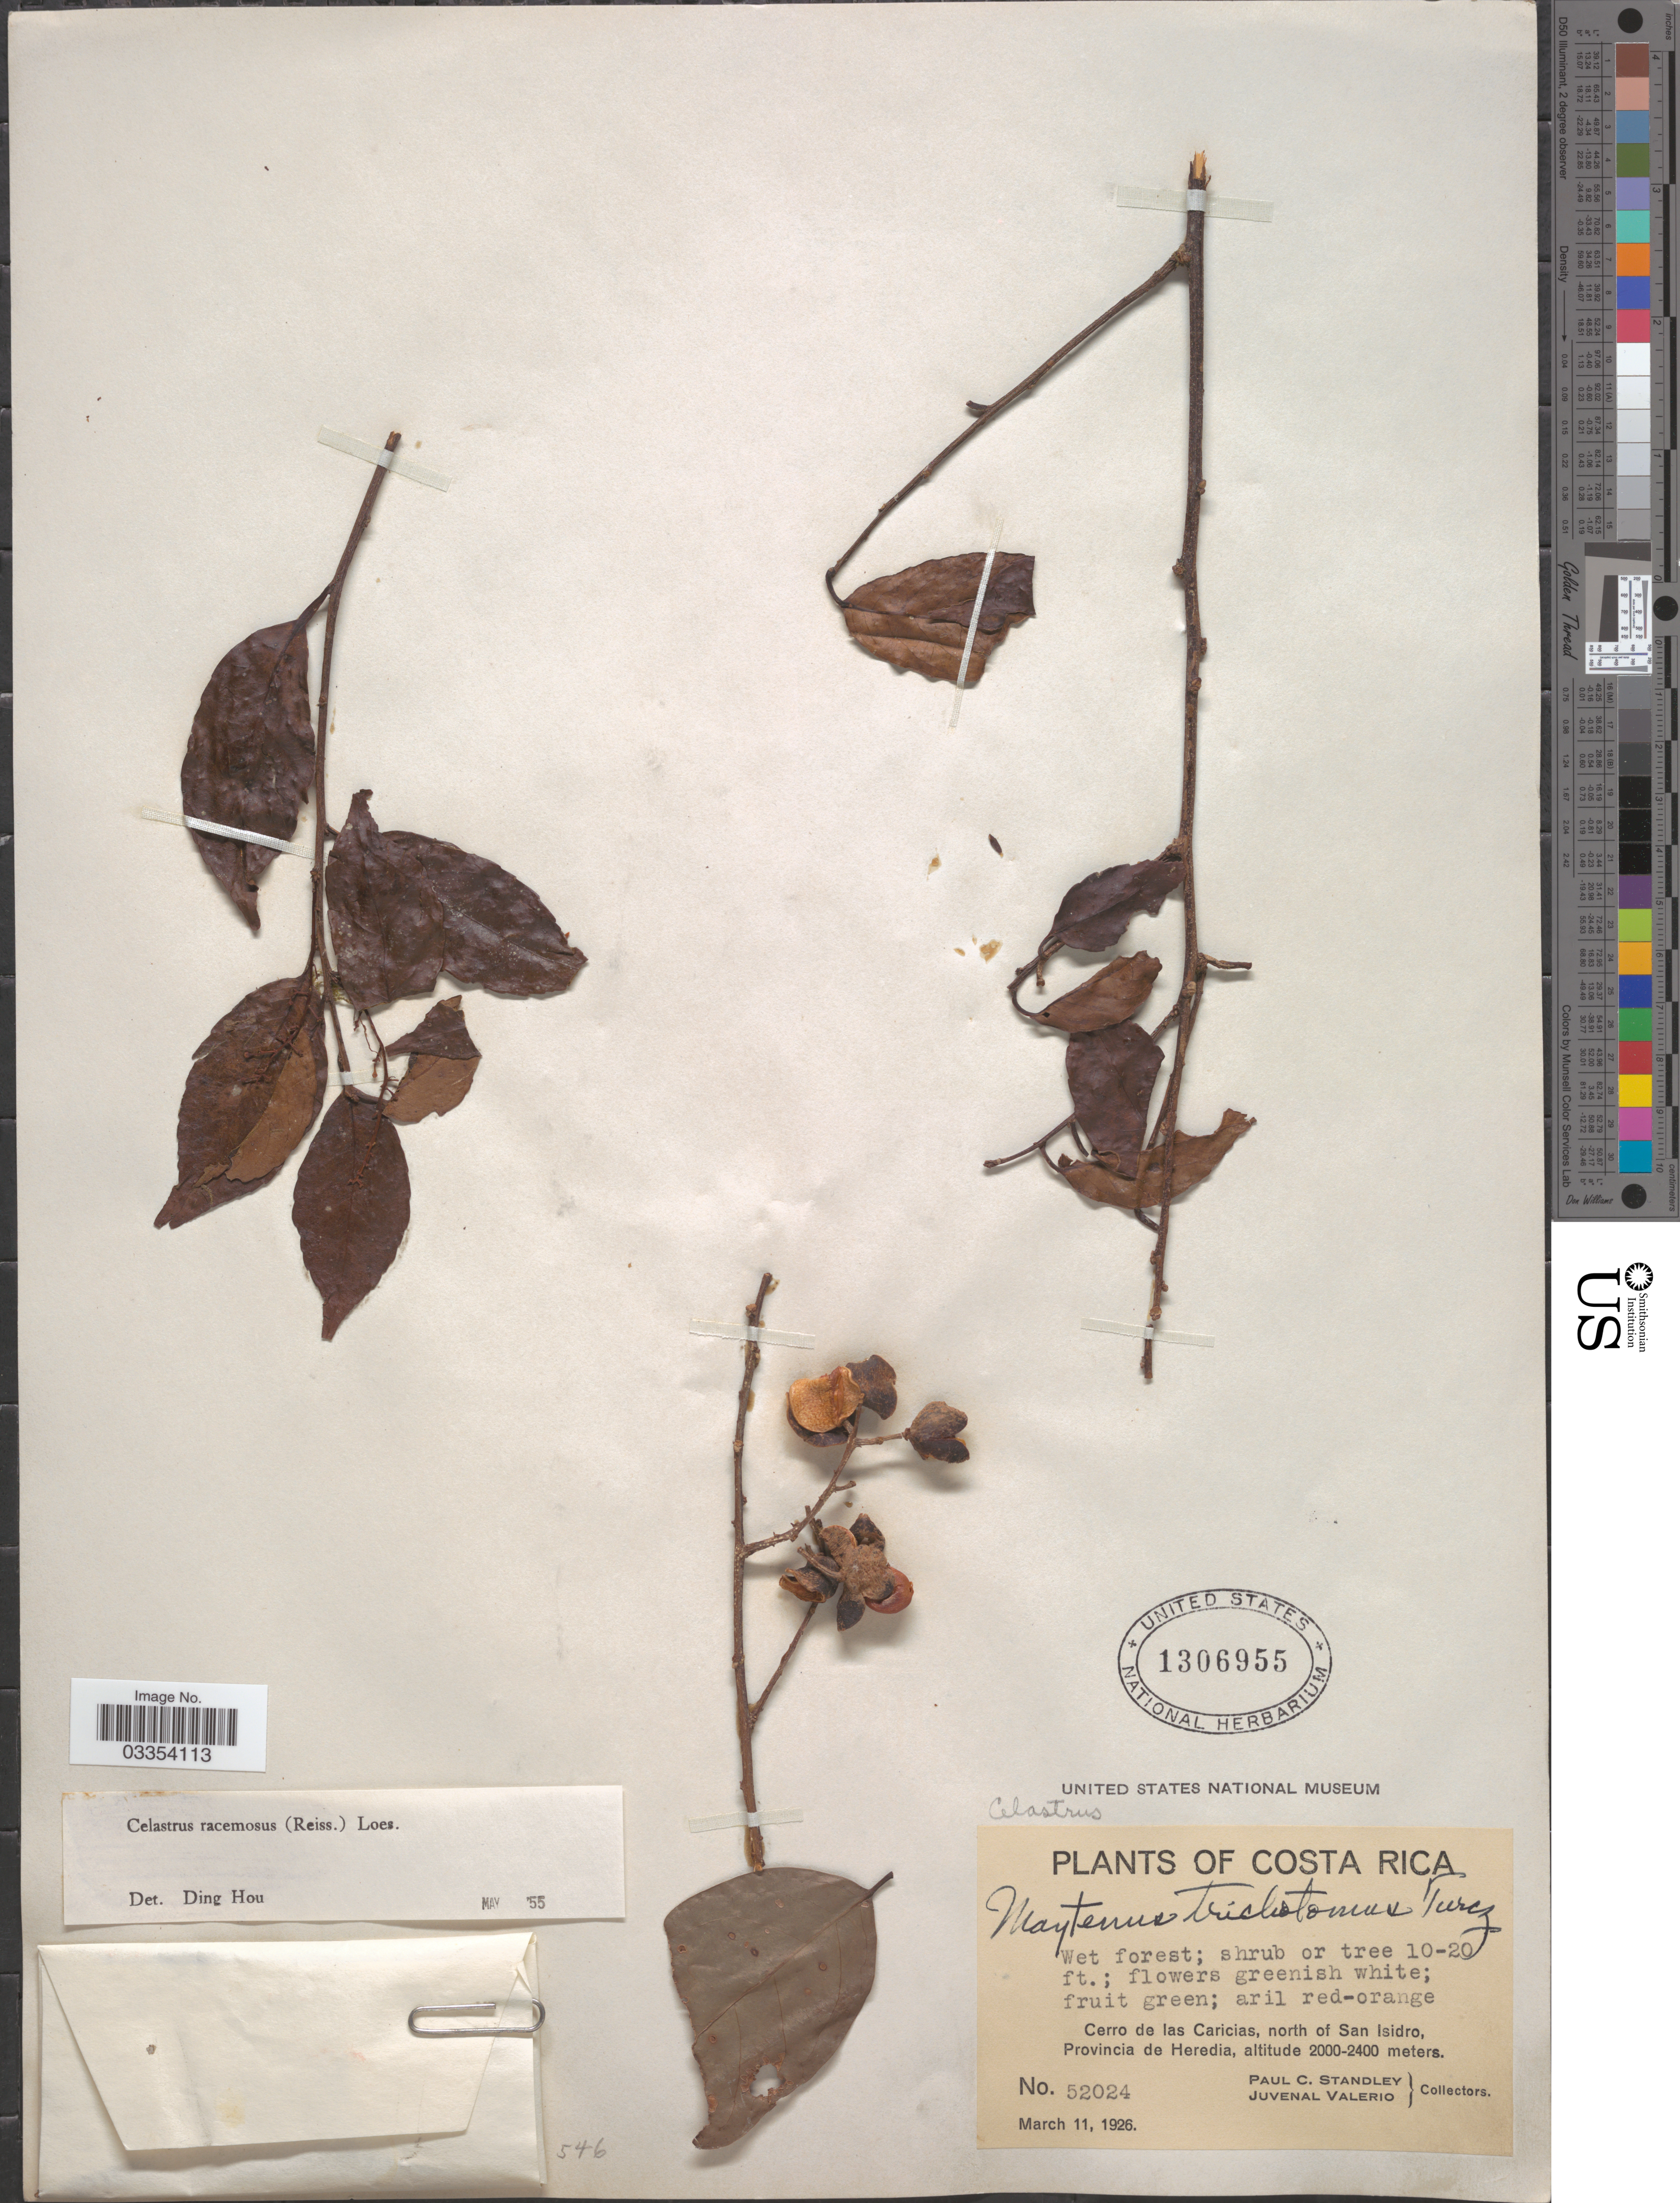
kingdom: Plantae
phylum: Tracheophyta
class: Magnoliopsida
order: Celastrales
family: Celastraceae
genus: Celastrus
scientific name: Celastrus liebmannii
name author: Standl.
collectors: P. C. Standley & J. Valerio R.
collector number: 52024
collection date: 1926-03-11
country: Costa Rica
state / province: Heredia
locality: Cerro de las Caricias, north of San Isidro.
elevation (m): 2000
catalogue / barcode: US 1306955